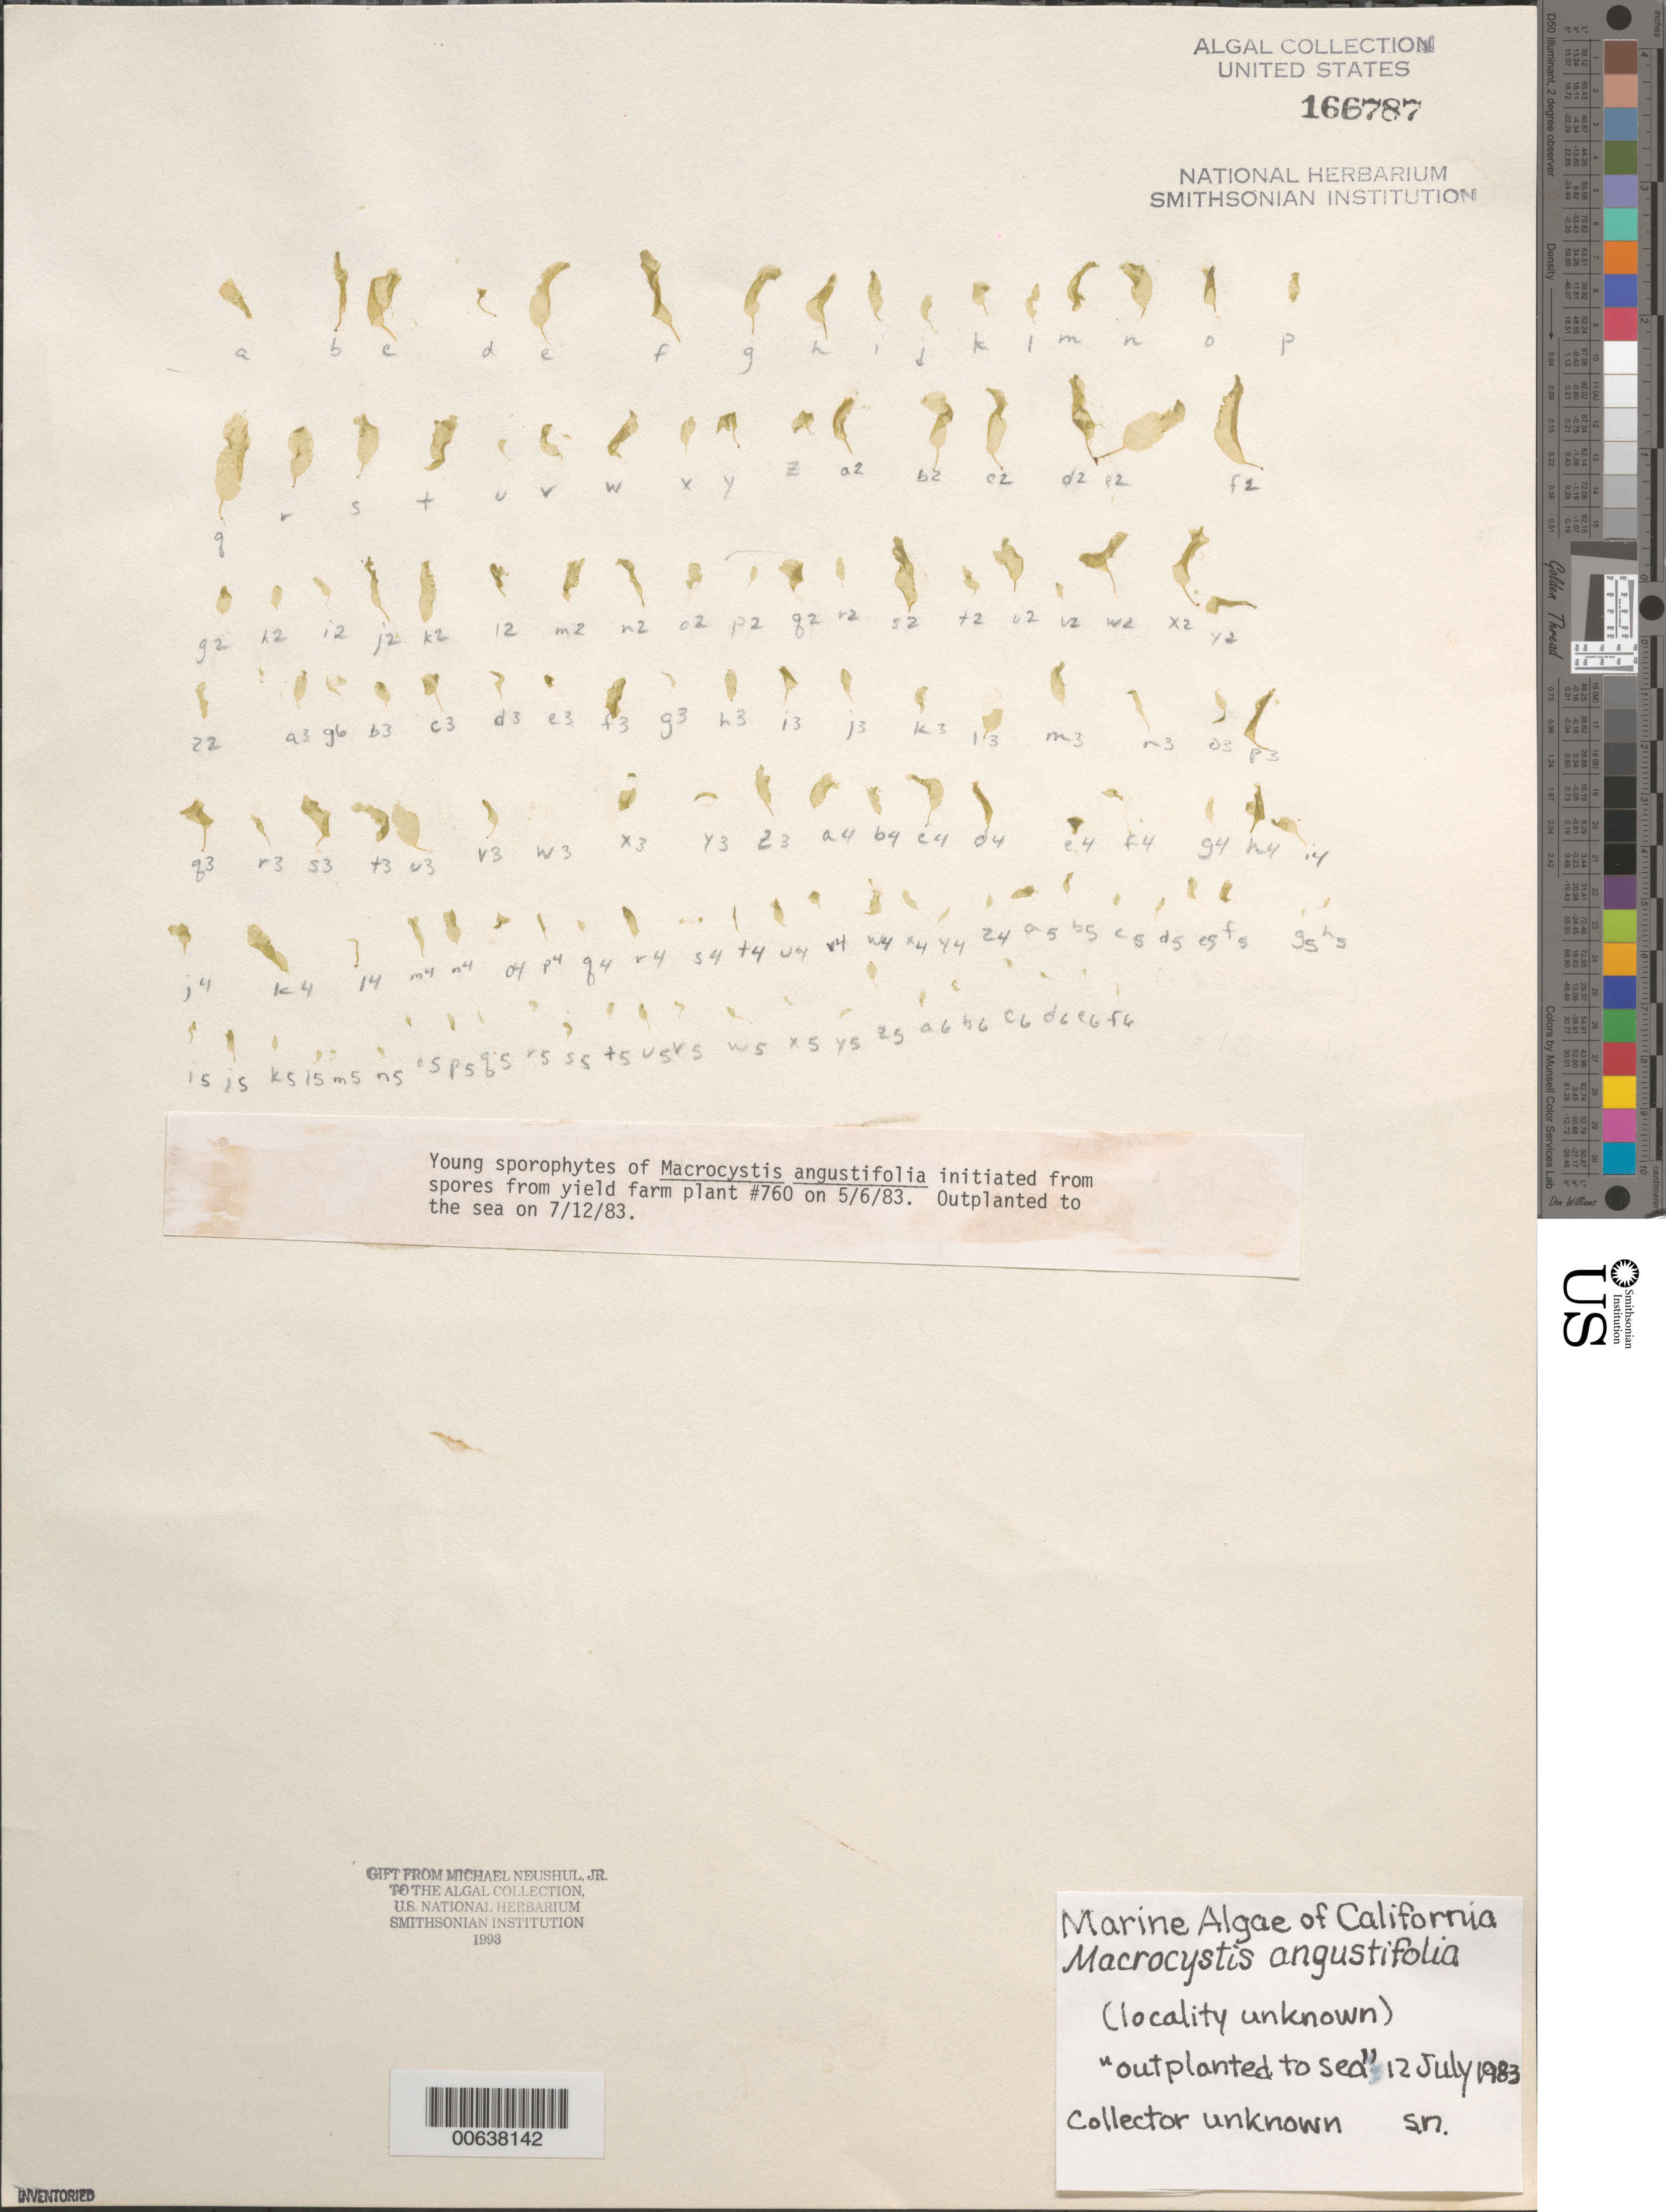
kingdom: Chromista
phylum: Ochrophyta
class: Phaeophyceae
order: Laminariales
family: Laminariaceae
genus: Macrocystis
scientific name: Macrocystis pyrifera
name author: (L.) C. Agardh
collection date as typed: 12 Jul 1983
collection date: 1983-07-12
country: United States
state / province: California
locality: Outplanted to sea (Pacific Ocean)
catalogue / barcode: US 166787